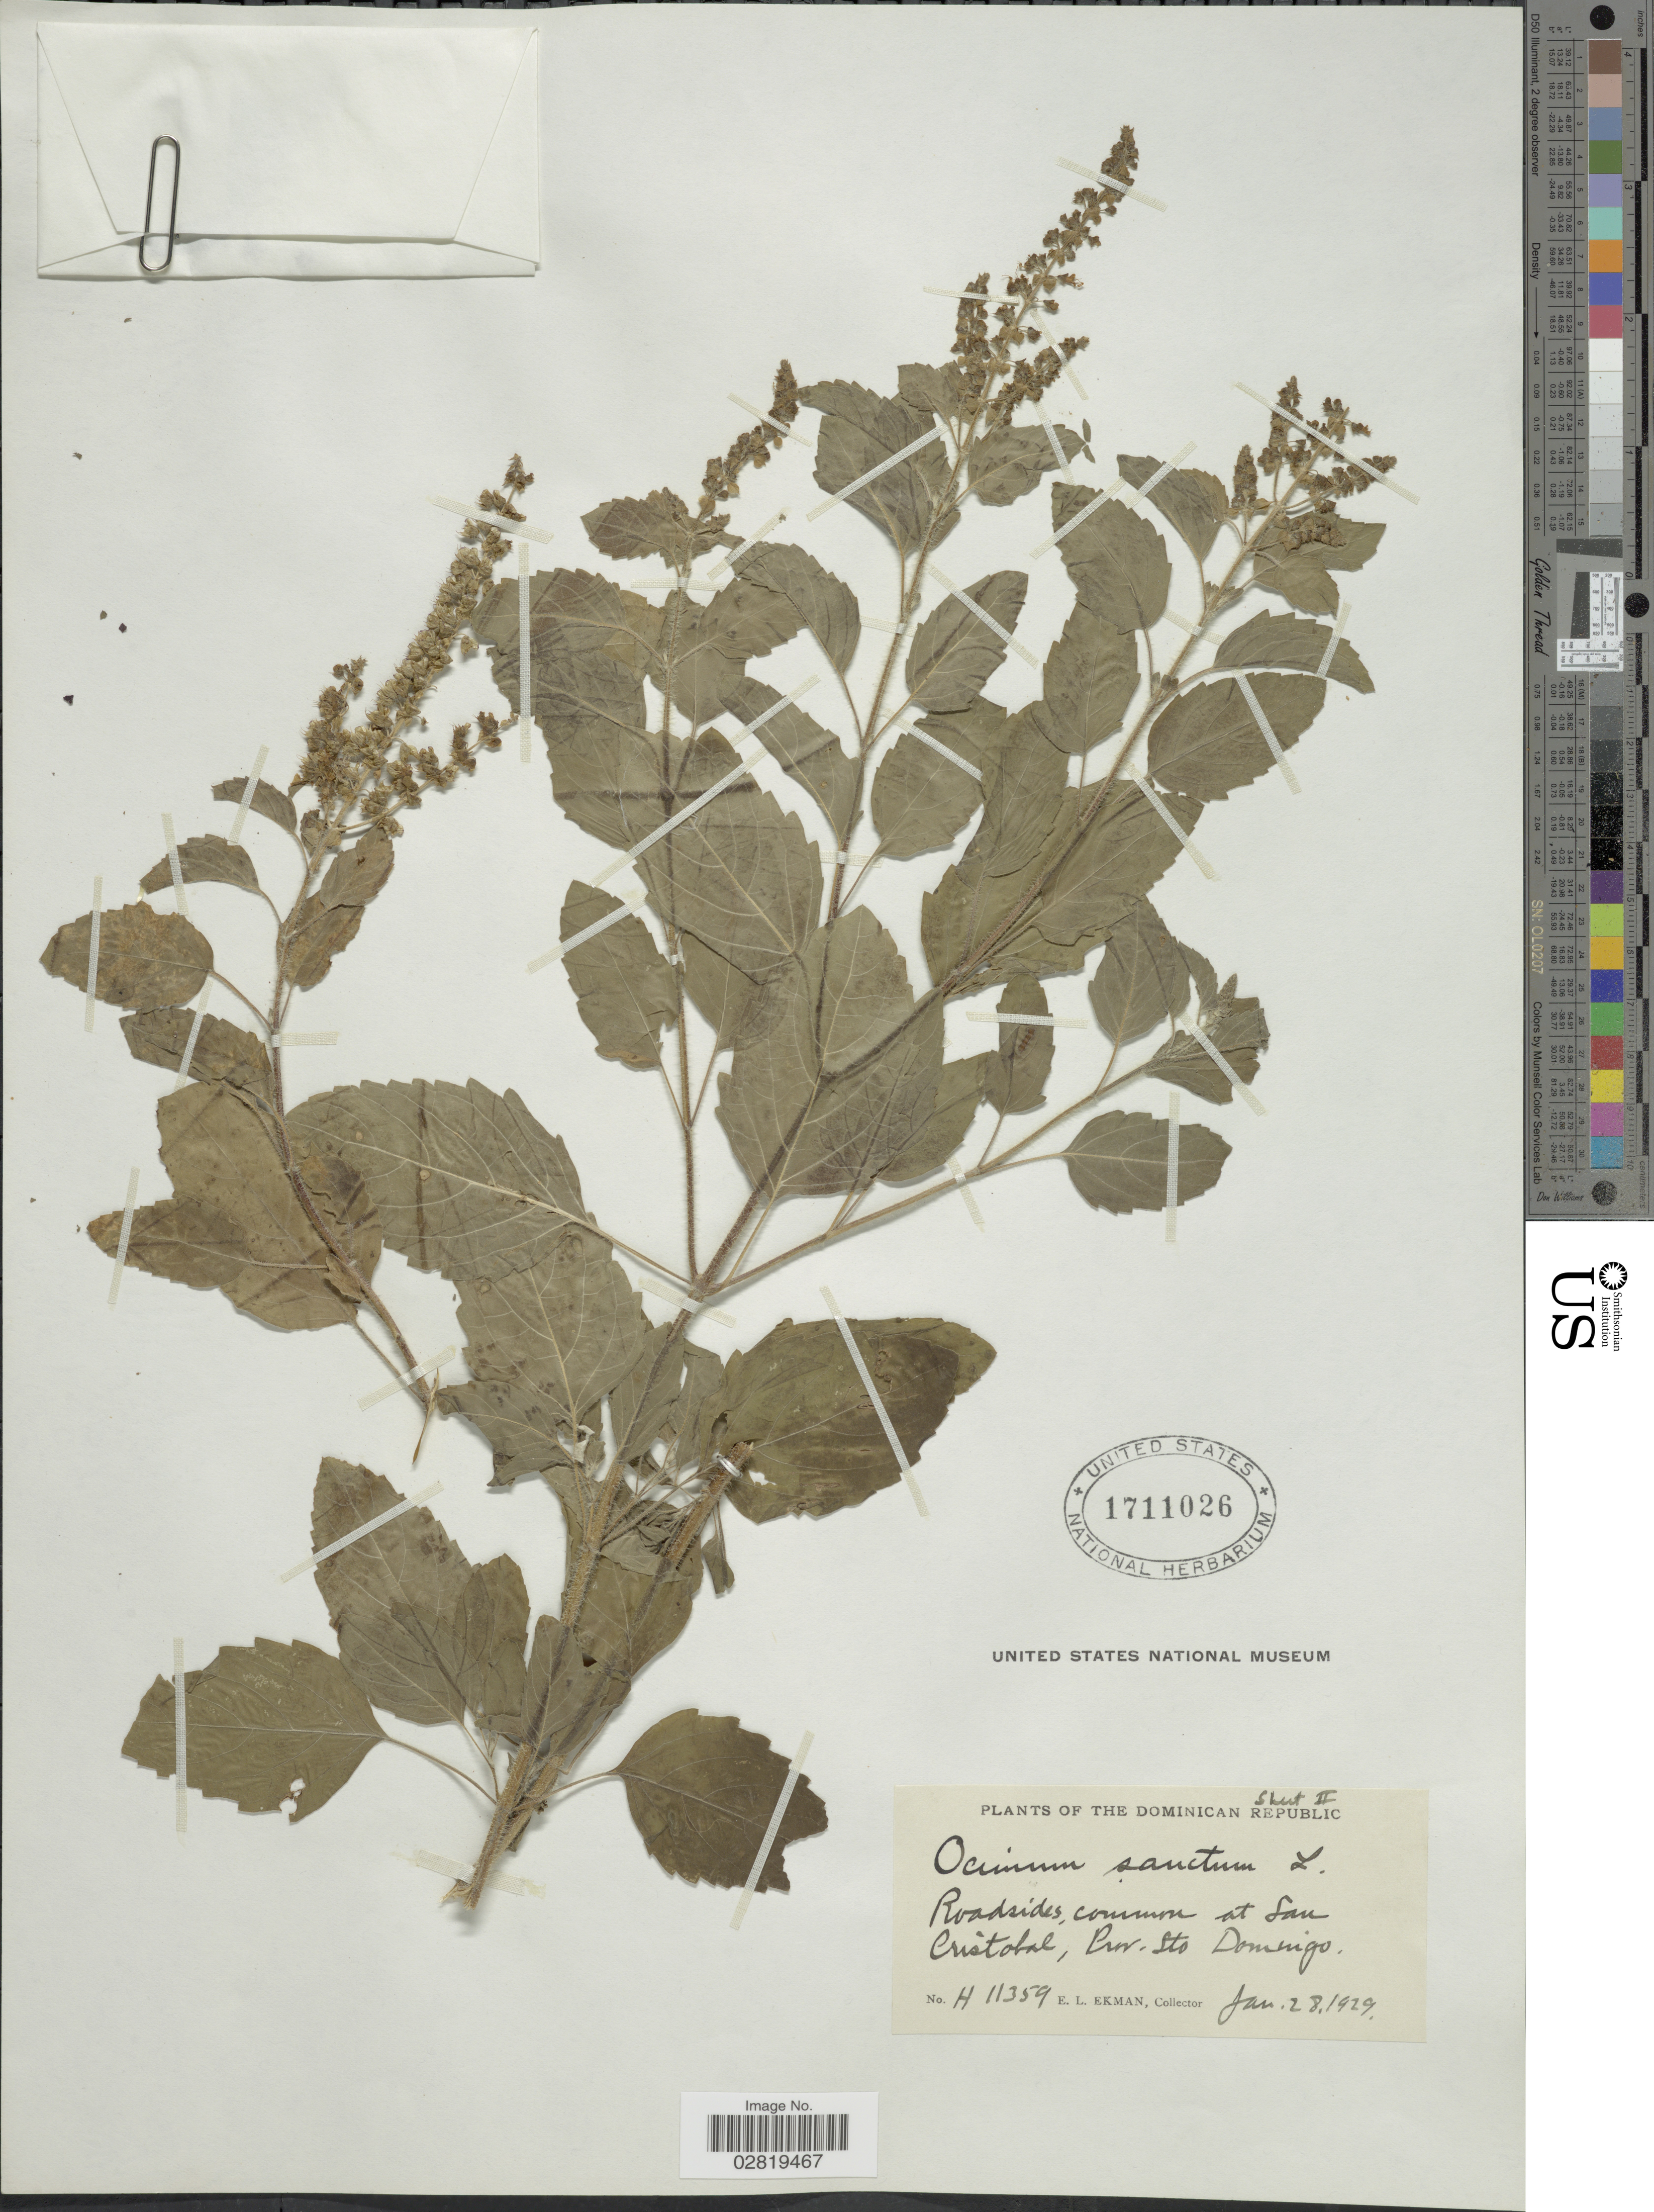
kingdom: Plantae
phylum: Tracheophyta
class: Magnoliopsida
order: Lamiales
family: Lamiaceae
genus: Ocimum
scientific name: Ocimum sanctum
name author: L.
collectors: E. L. Ekman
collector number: H 11359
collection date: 1929-01-28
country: Dominican Republic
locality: Roadsides, common at San Cristobal, Prov. Sto. Domingo.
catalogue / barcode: US 1711026